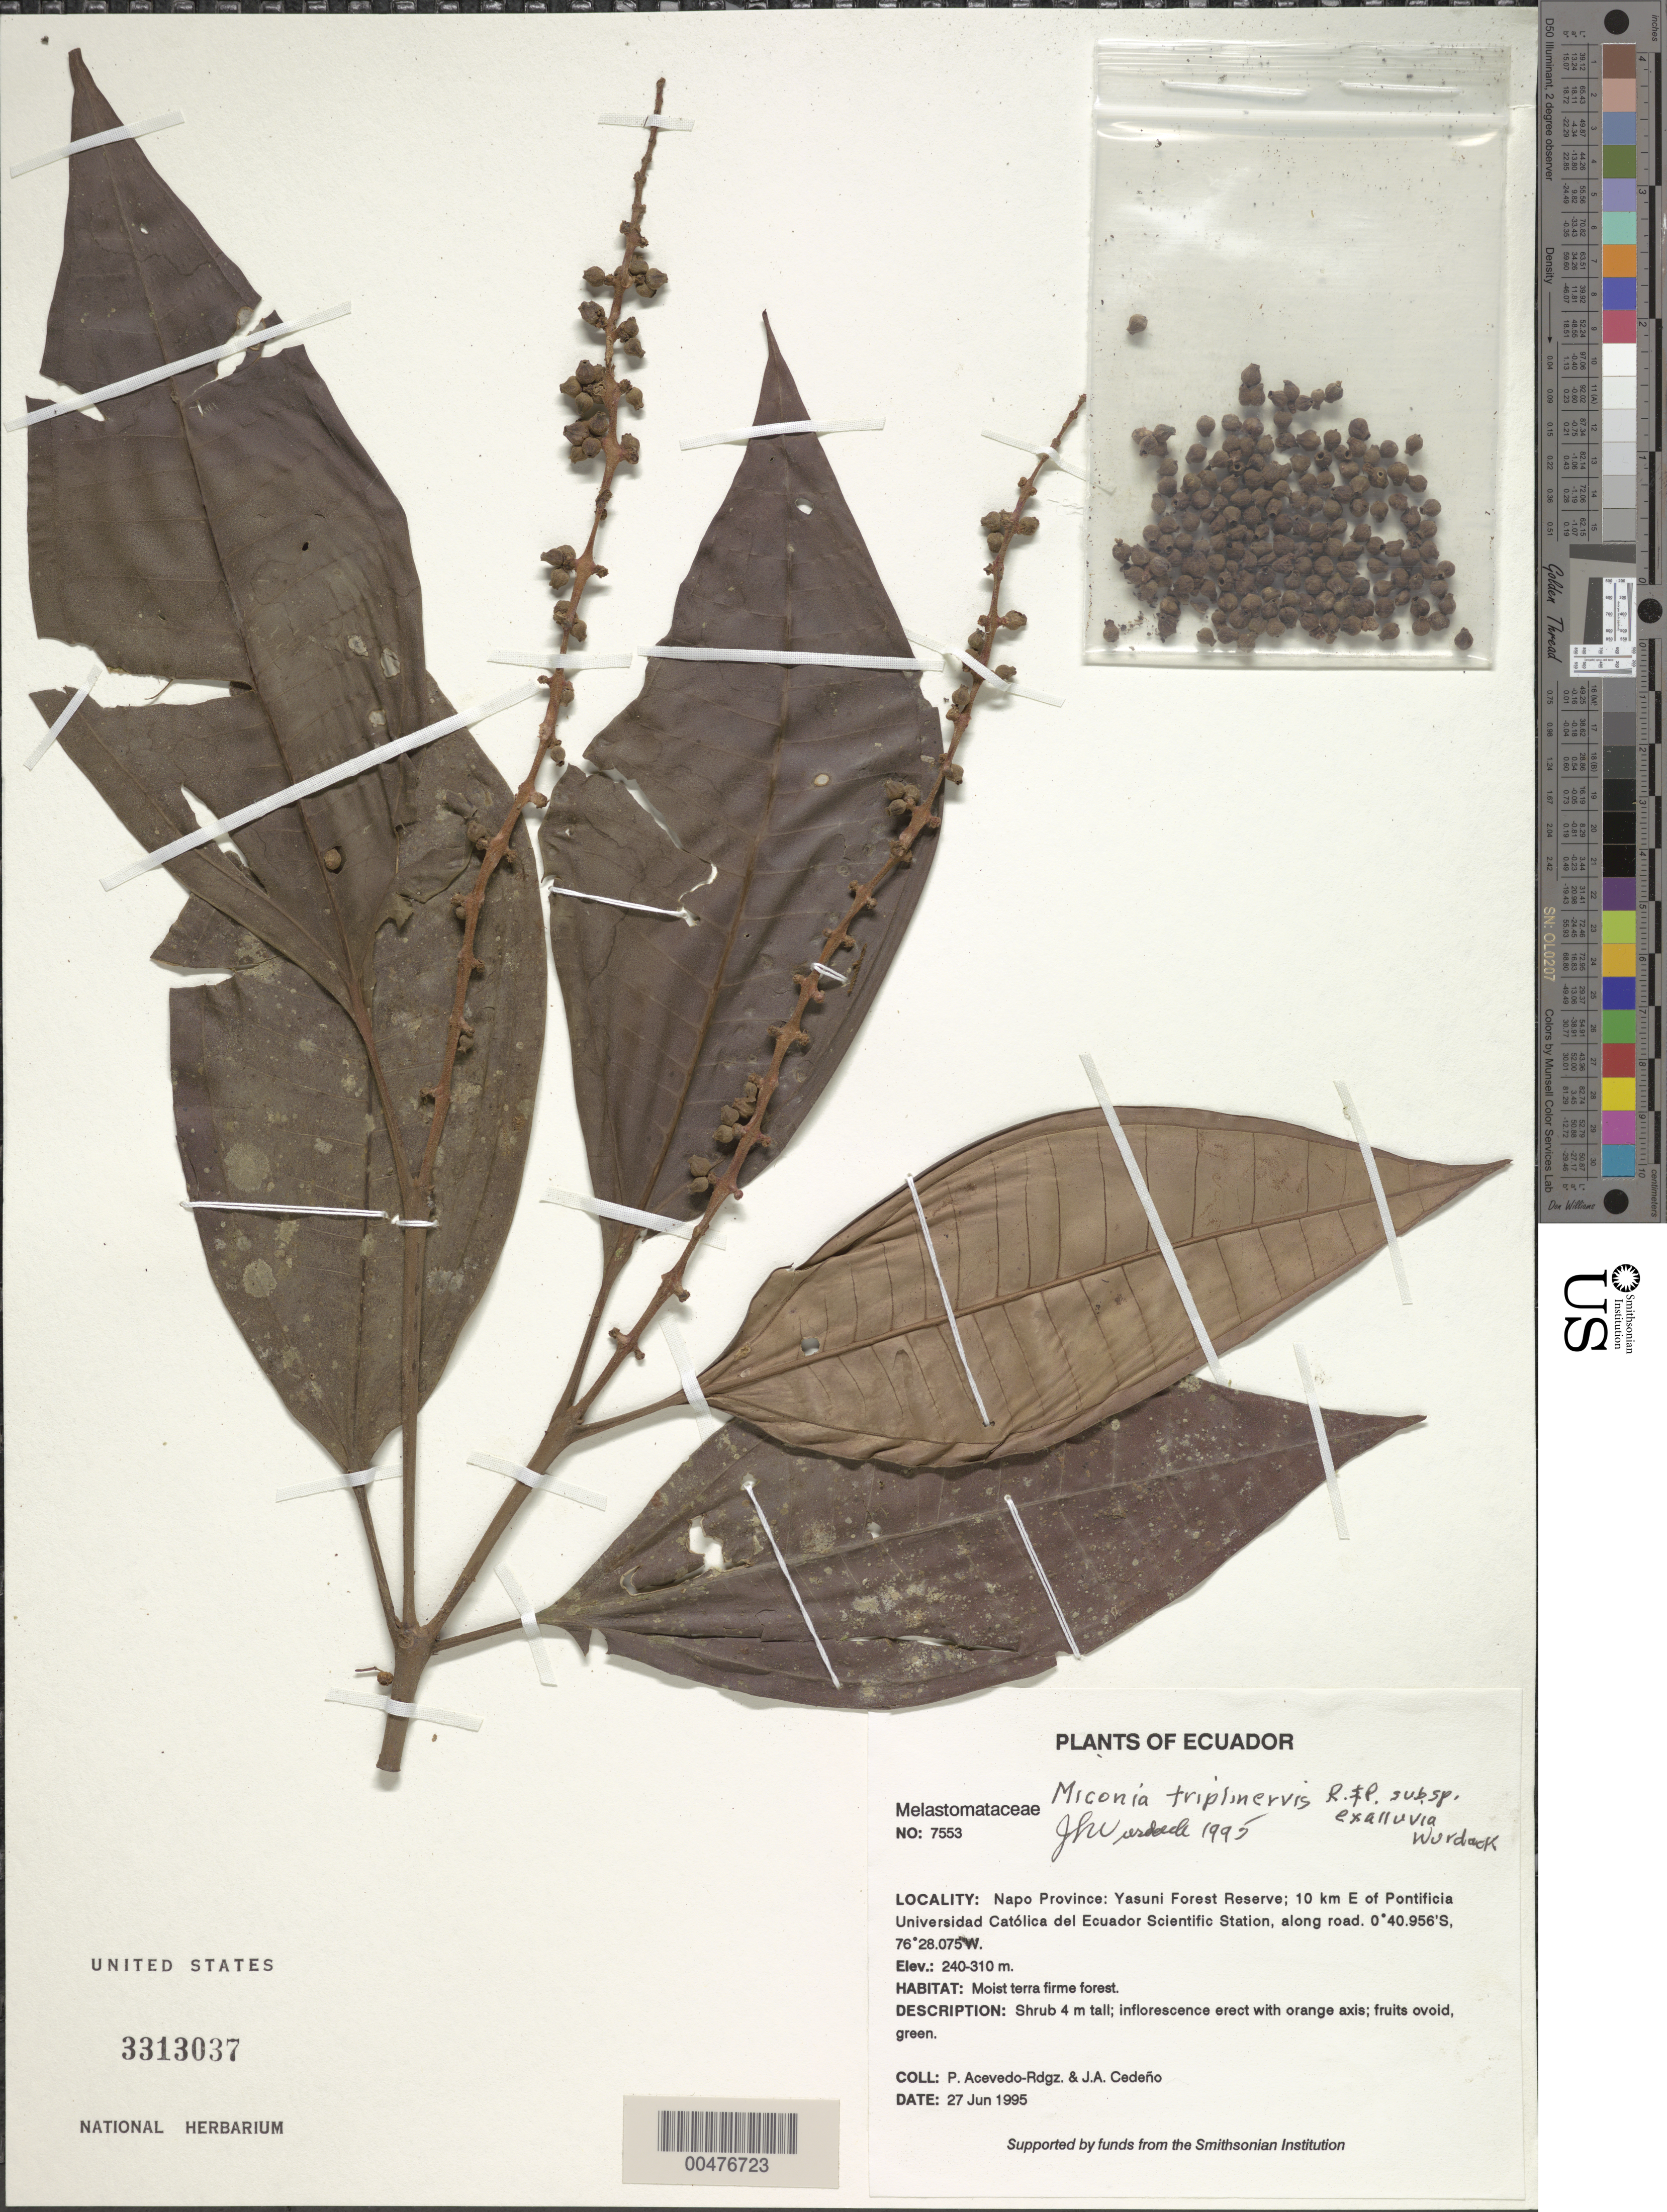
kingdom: Plantae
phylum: Tracheophyta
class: Magnoliopsida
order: Myrtales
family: Melastomataceae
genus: Miconia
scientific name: Miconia triplinervis subsp. exalluvia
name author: Wurdack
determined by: Wurdack, John J., (US), US (UNITED STATES)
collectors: P. Acevedo-Rodr. & J. A. Cedeño M.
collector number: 7553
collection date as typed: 27 Jun 1995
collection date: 1995-06-27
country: Ecuador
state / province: Napo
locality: Napo Province: Yasuni Forest Reserve; 10 km E of Pontificia Universidad Católica del Ecuador Scientific Station along road.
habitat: Moist terra firme forest.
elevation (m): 240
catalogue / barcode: US 3313037